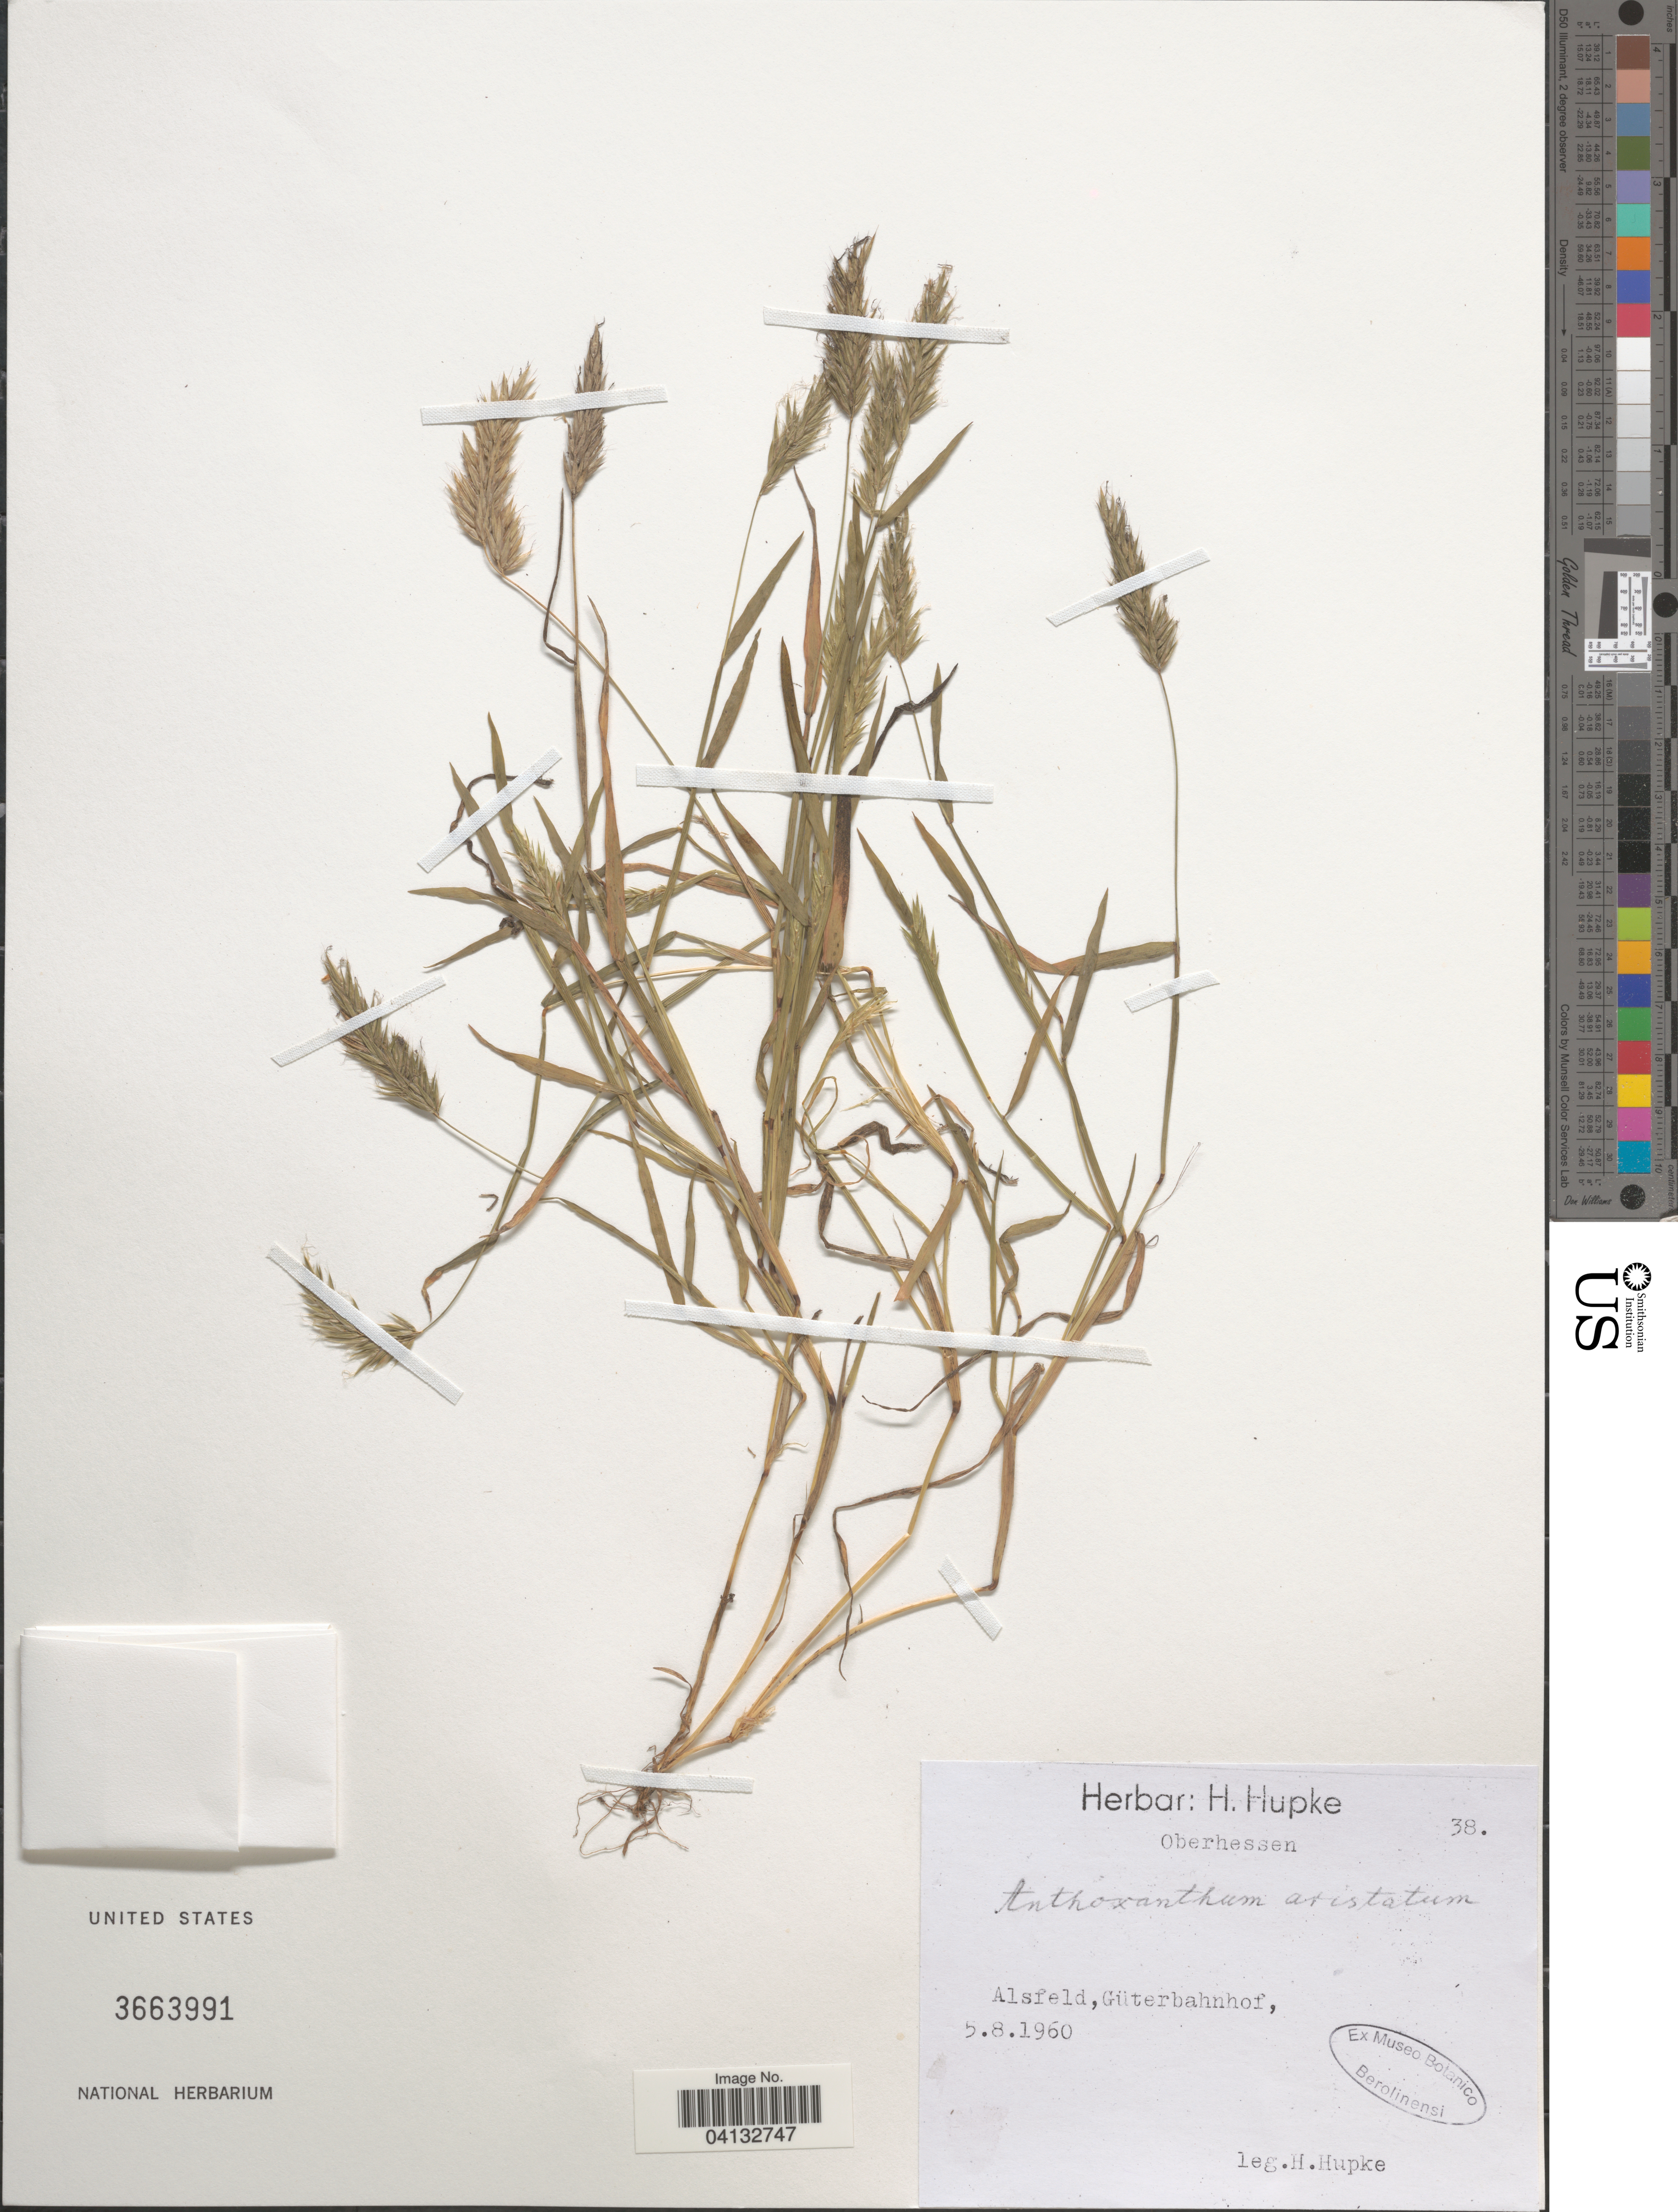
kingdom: Plantae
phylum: Tracheophyta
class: Liliopsida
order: Poales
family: Poaceae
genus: Anthoxanthum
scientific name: Anthoxanthum aristatum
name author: Boiss.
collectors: H. Hupke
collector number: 38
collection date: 1960-08-05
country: Germany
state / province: Hesse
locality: Oberhessen. Alsfeld, Güterbahnhof.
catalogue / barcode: US 3663991